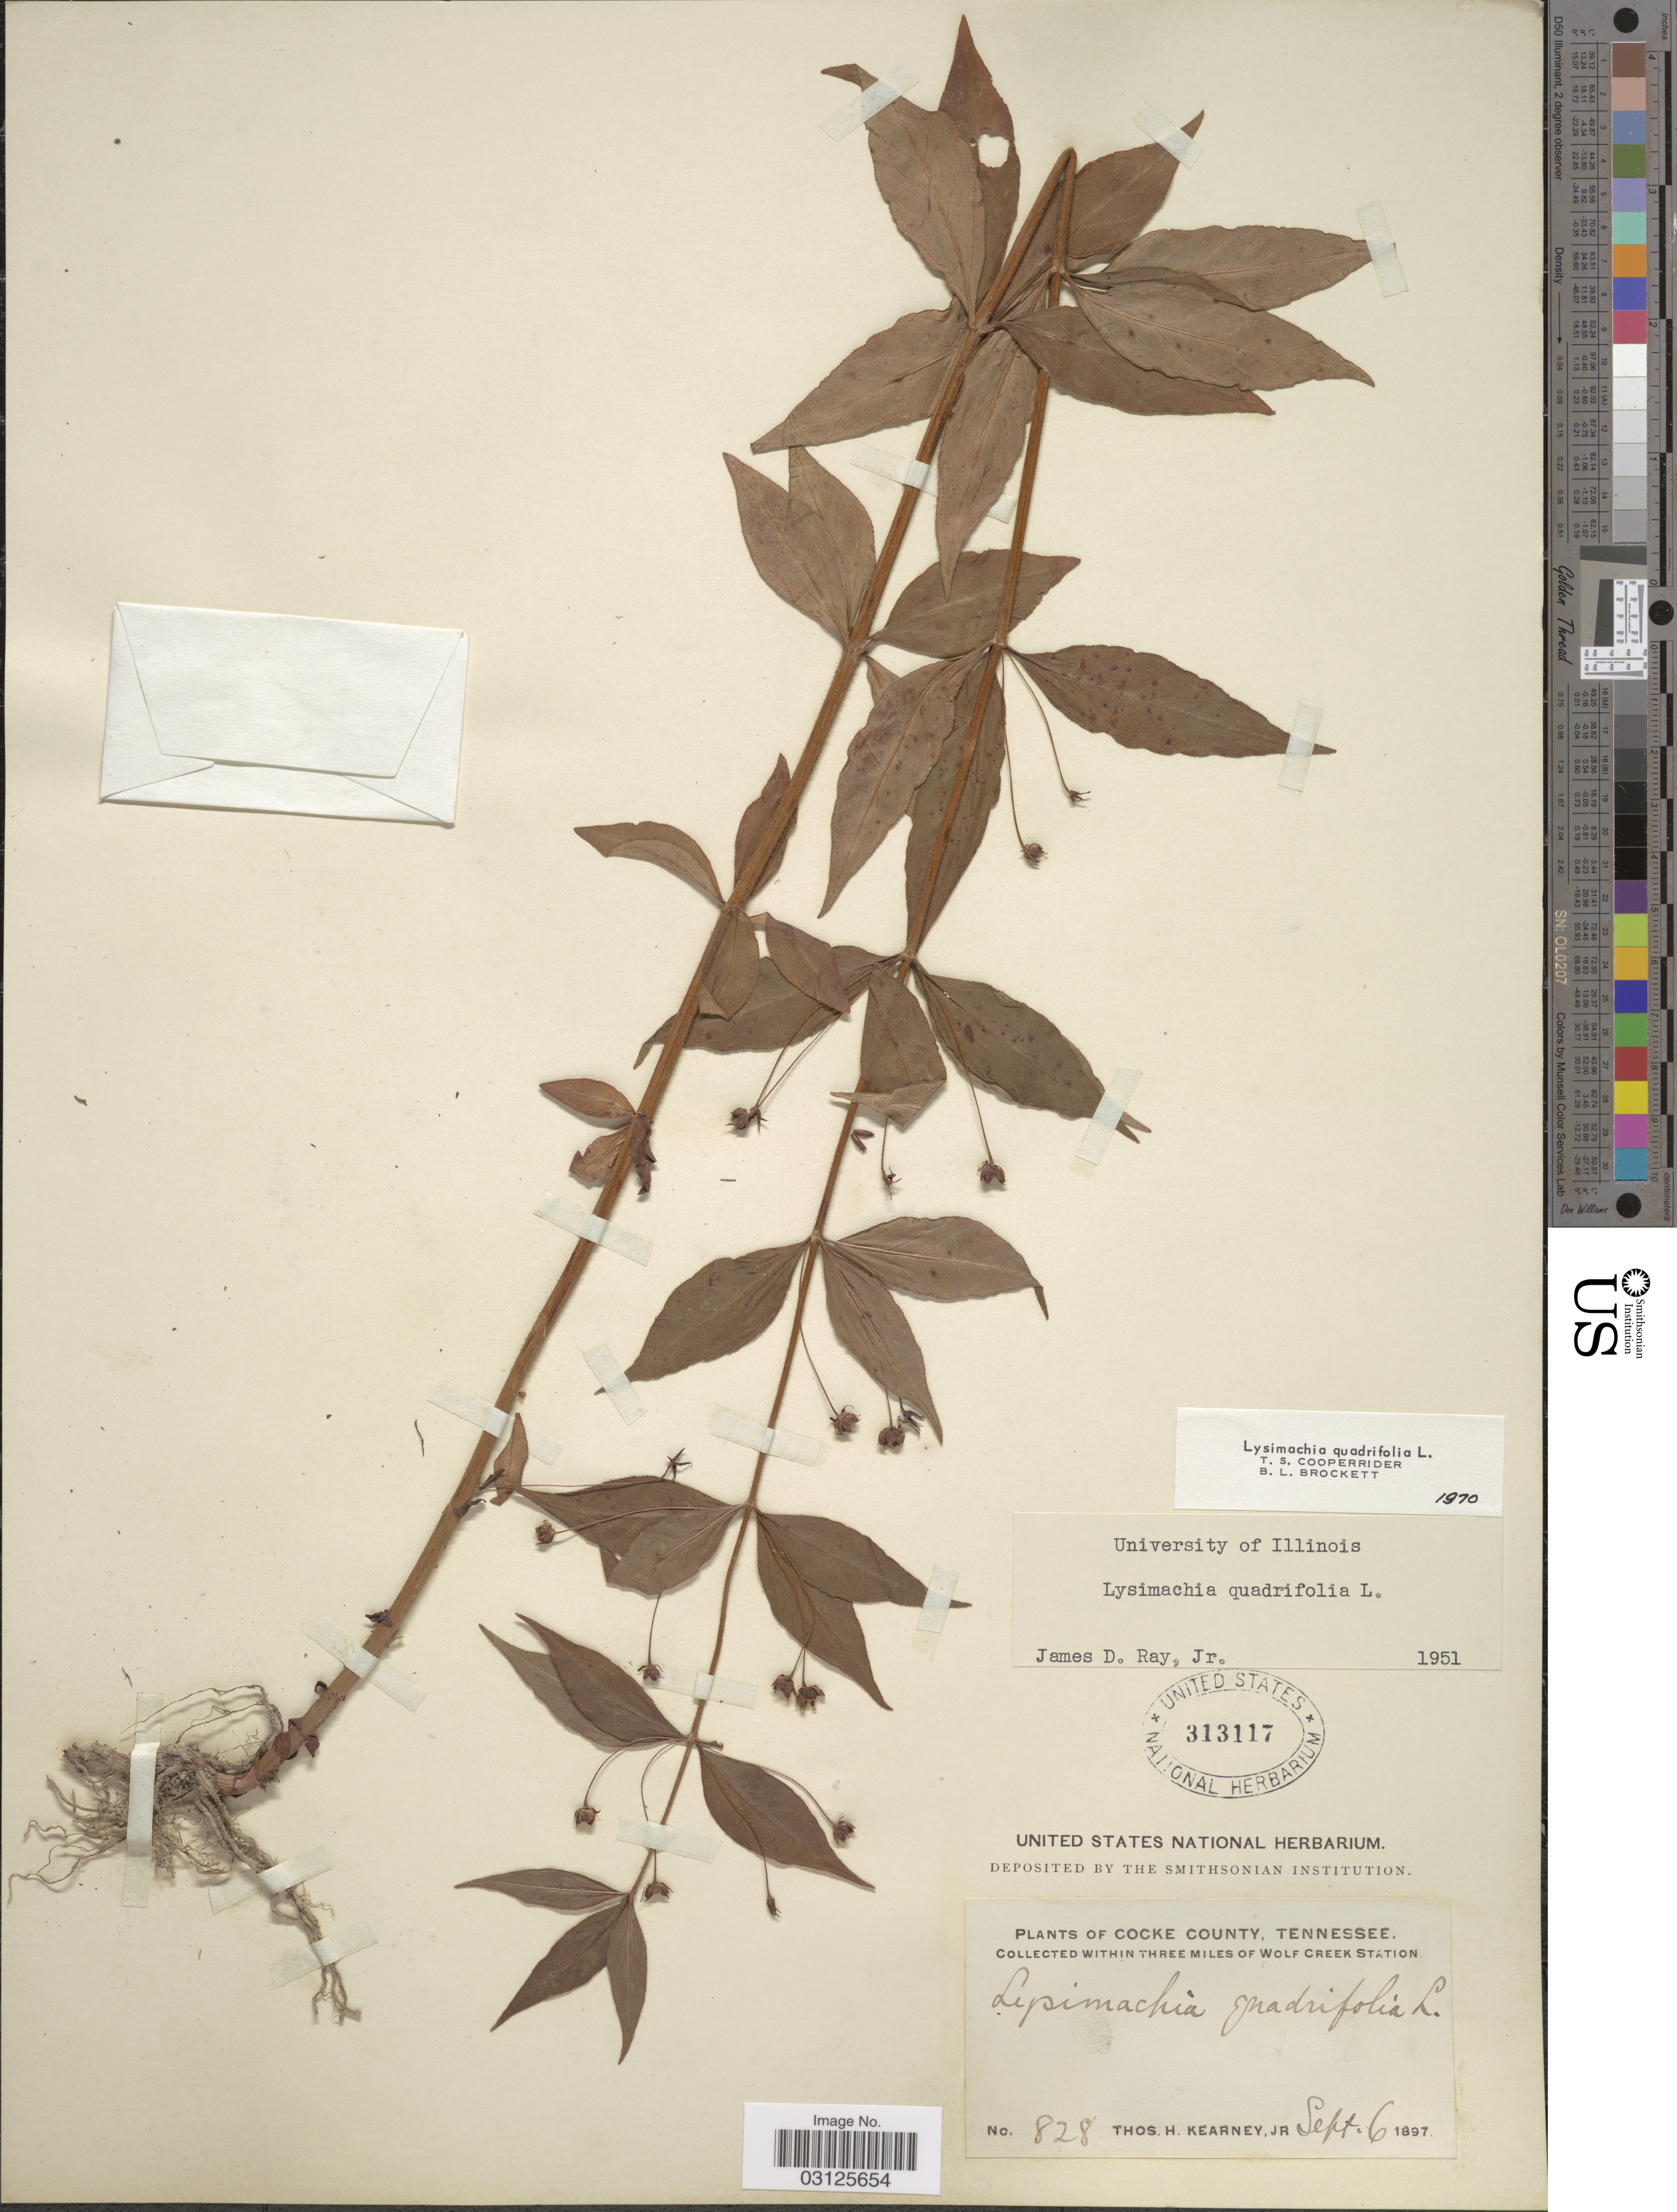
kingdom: Plantae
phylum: Tracheophyta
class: Magnoliopsida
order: Ericales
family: Primulaceae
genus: Lysimachia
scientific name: Lysimachia quadrifolia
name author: L.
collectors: T. H. Kearney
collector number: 828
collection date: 1897-09-06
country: United States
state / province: Tennessee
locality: Cocke County, Within three miles of Wolf Creek Station.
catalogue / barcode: US 313117